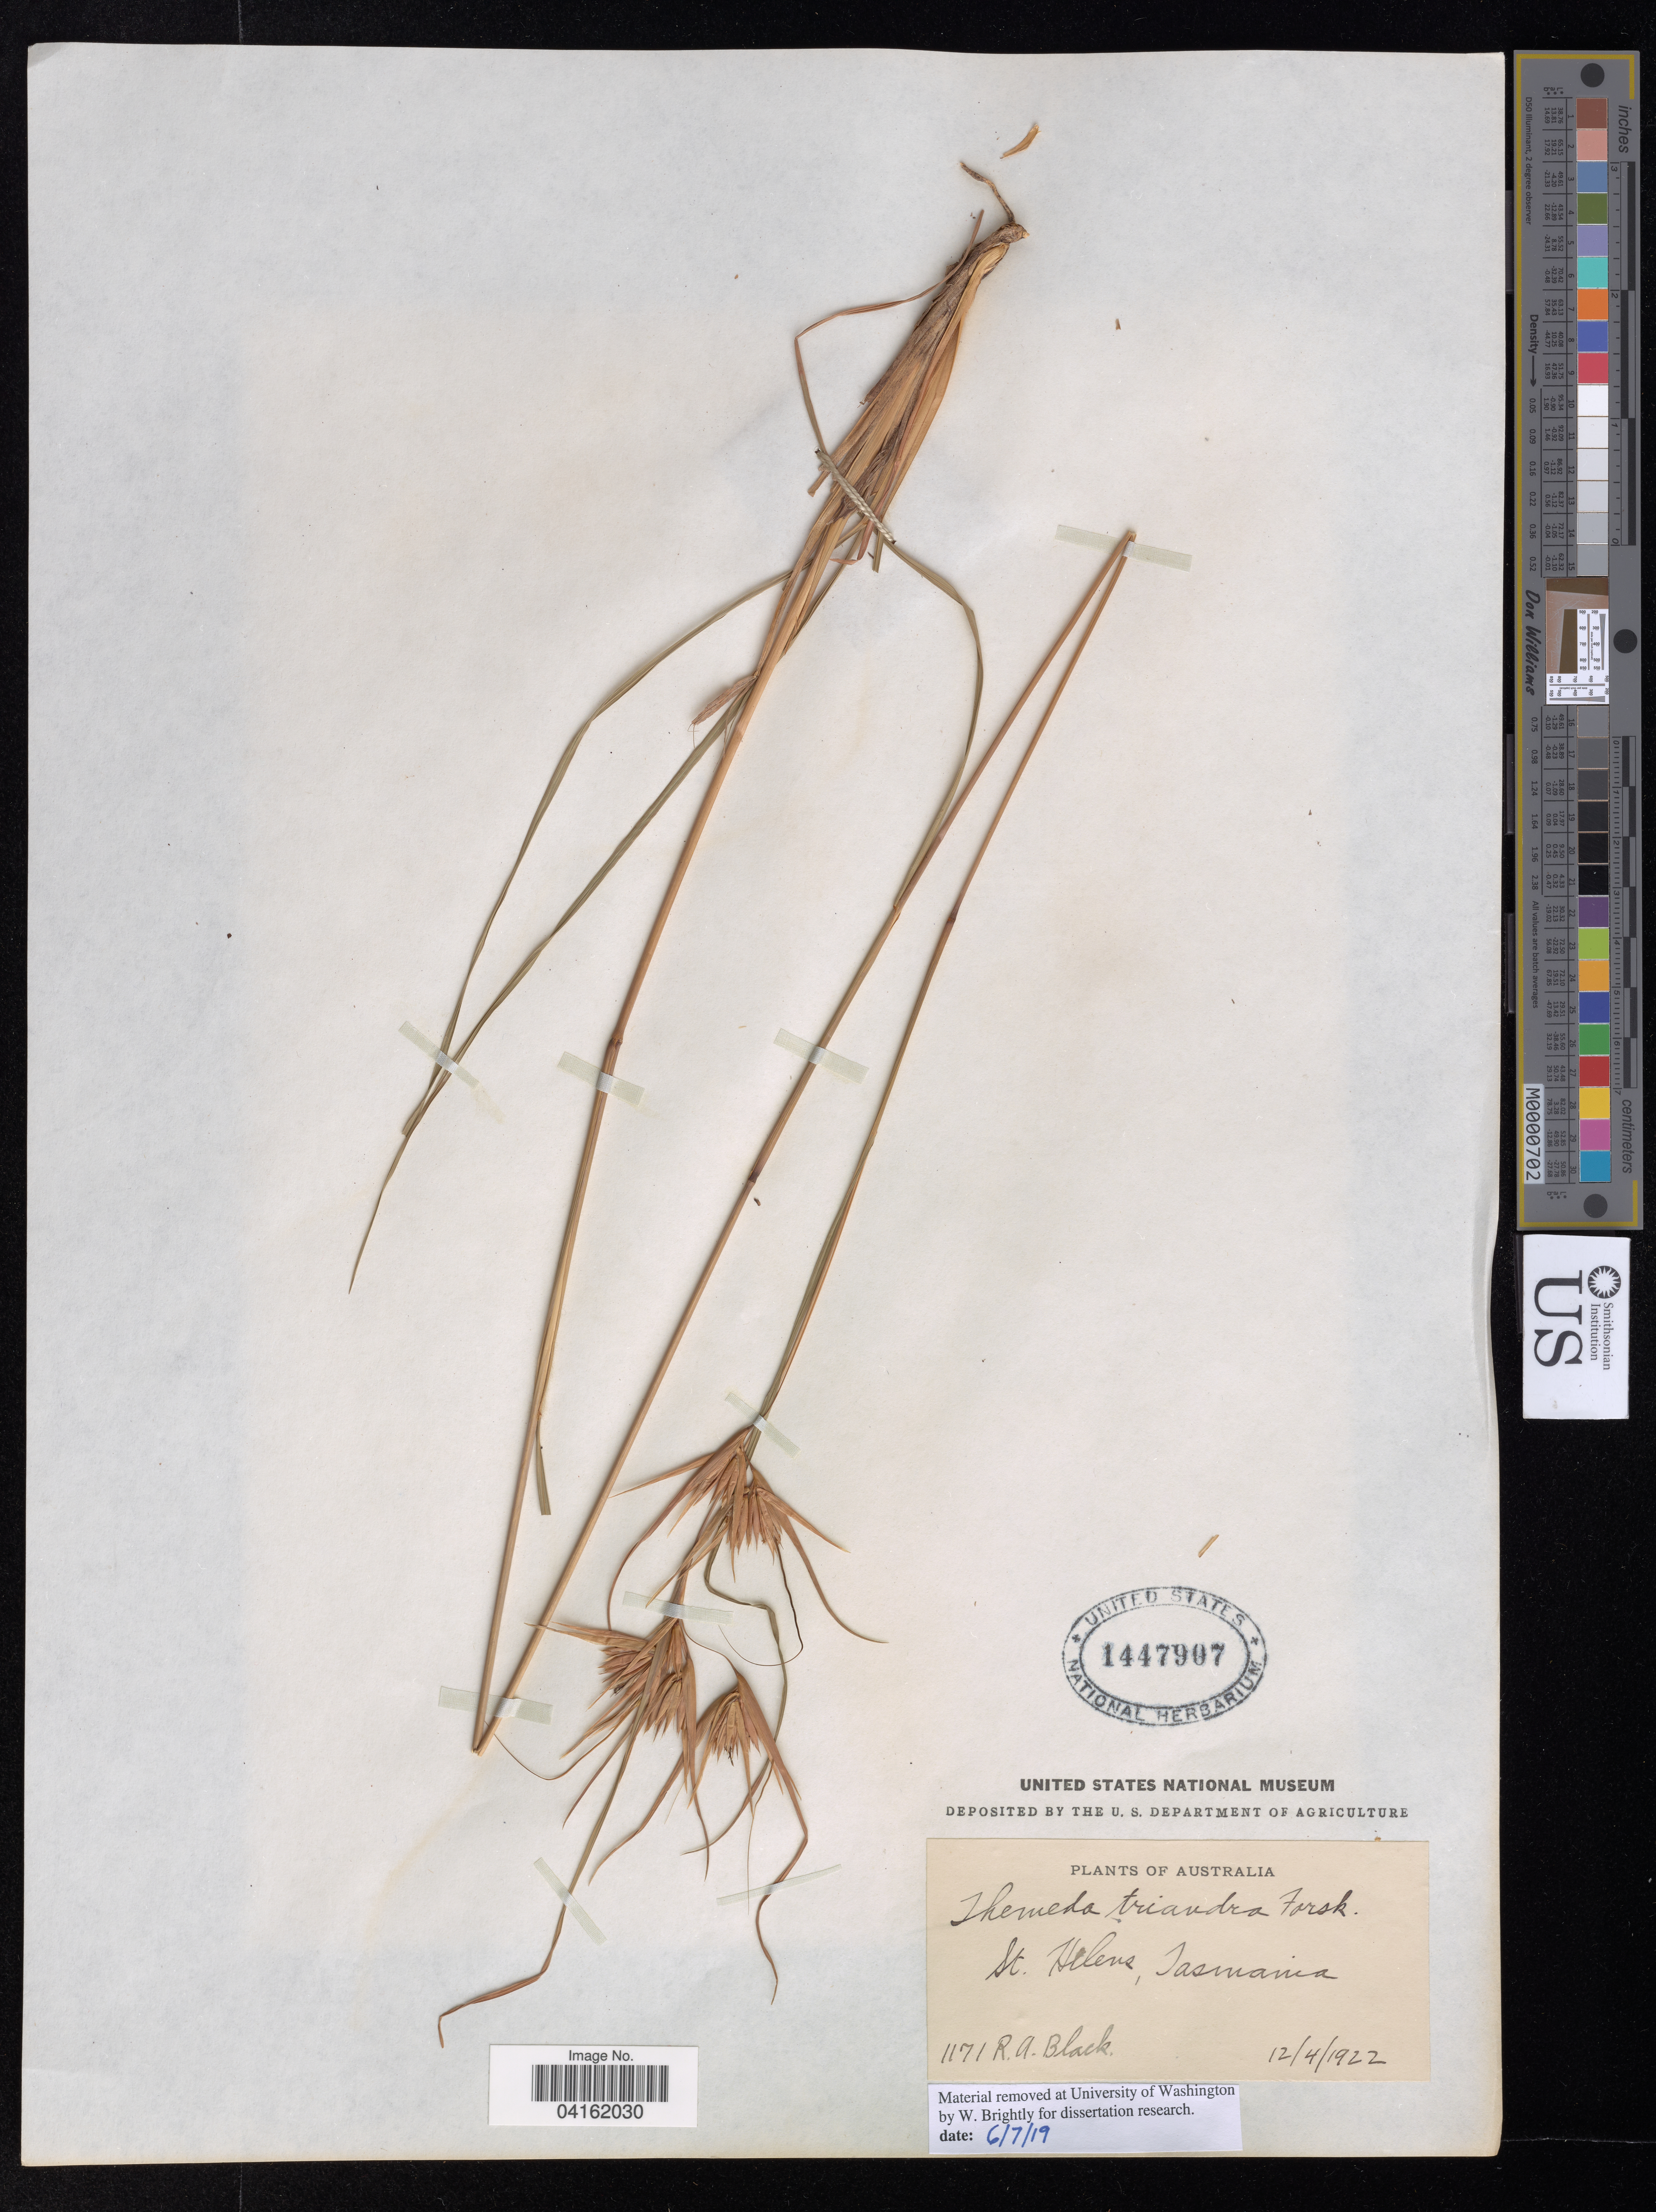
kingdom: Plantae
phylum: Tracheophyta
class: Liliopsida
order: Poales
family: Poaceae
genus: Themeda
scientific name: Themeda triandra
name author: Forssk.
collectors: R. A. Black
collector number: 1171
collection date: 1922-04-12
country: Australia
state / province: Tasmania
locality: St. Helens.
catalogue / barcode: US 1447907